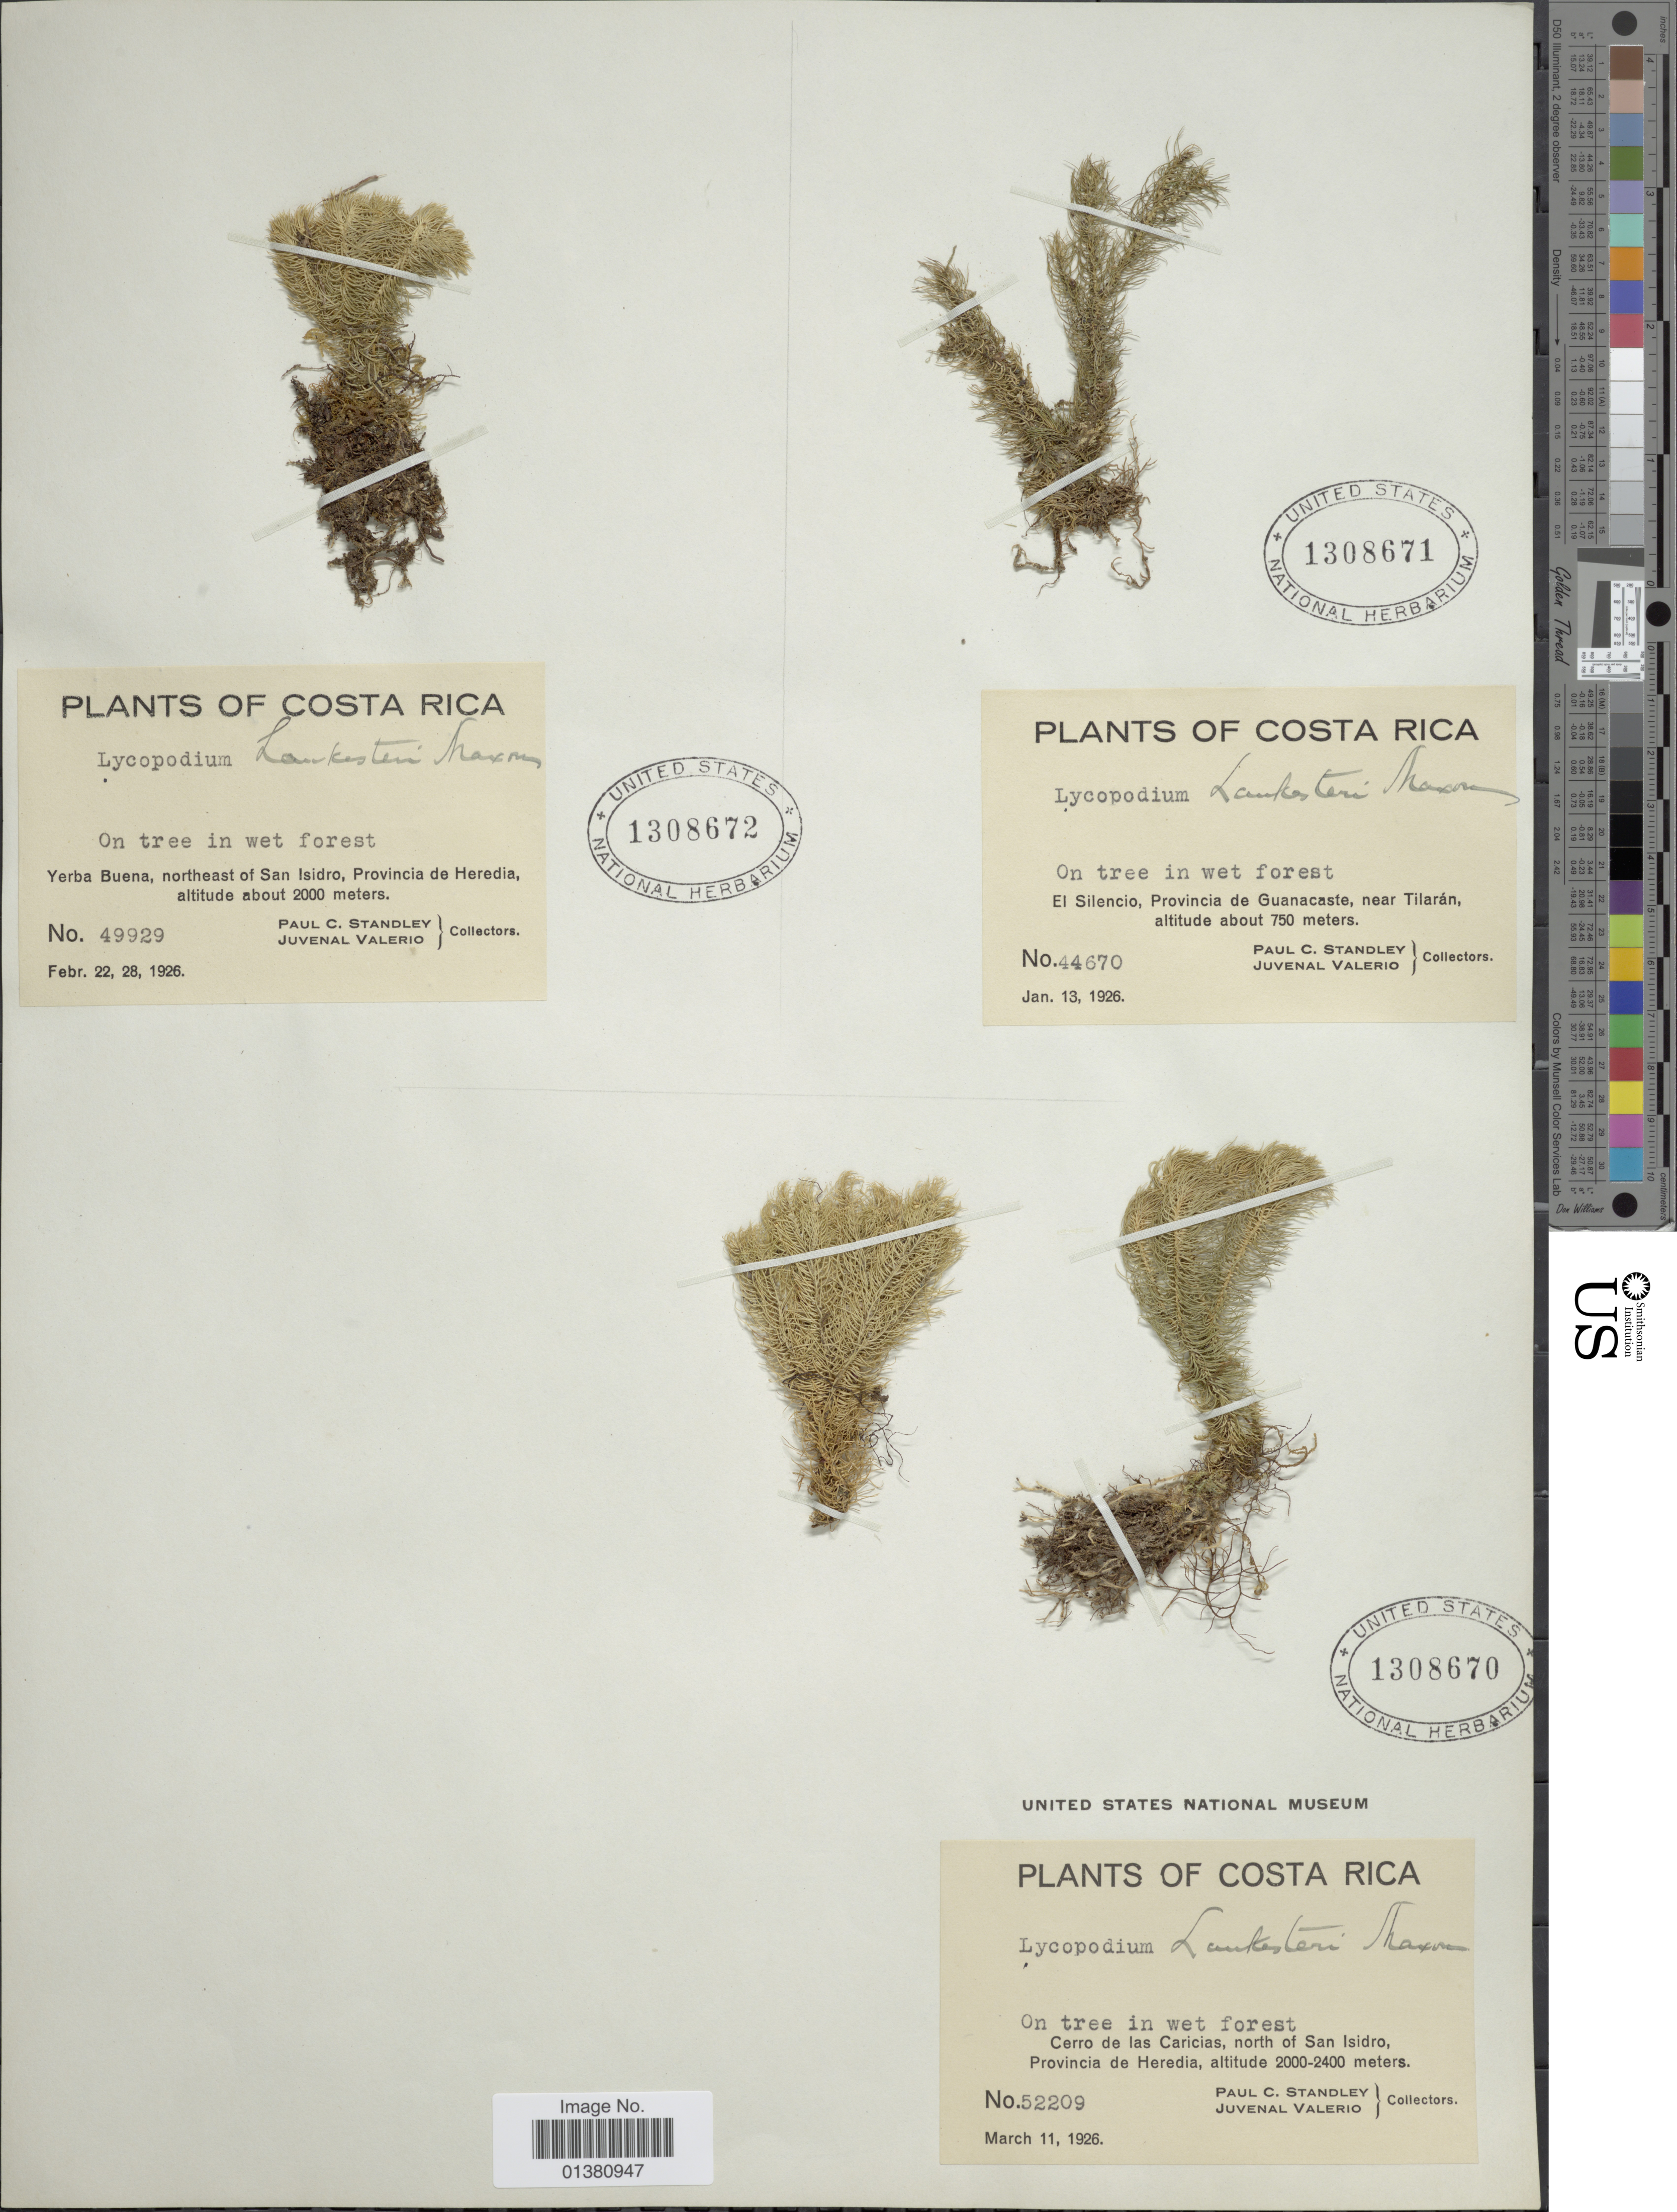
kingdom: Plantae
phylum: Tracheophyta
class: Lycopodiopsida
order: Lycopodiales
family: Lycopodiaceae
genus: Phlegmariurus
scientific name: Phlegmariurus polycarpos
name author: (Kunze) B. Øllg.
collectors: P. C. Standley & J. Valerio R.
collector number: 52209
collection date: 1926-03-11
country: Costa Rica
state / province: Heredia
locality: Cerro de las Caricias, north of San Isidro, Provincia de Heredia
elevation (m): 2000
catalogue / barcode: US 1308670